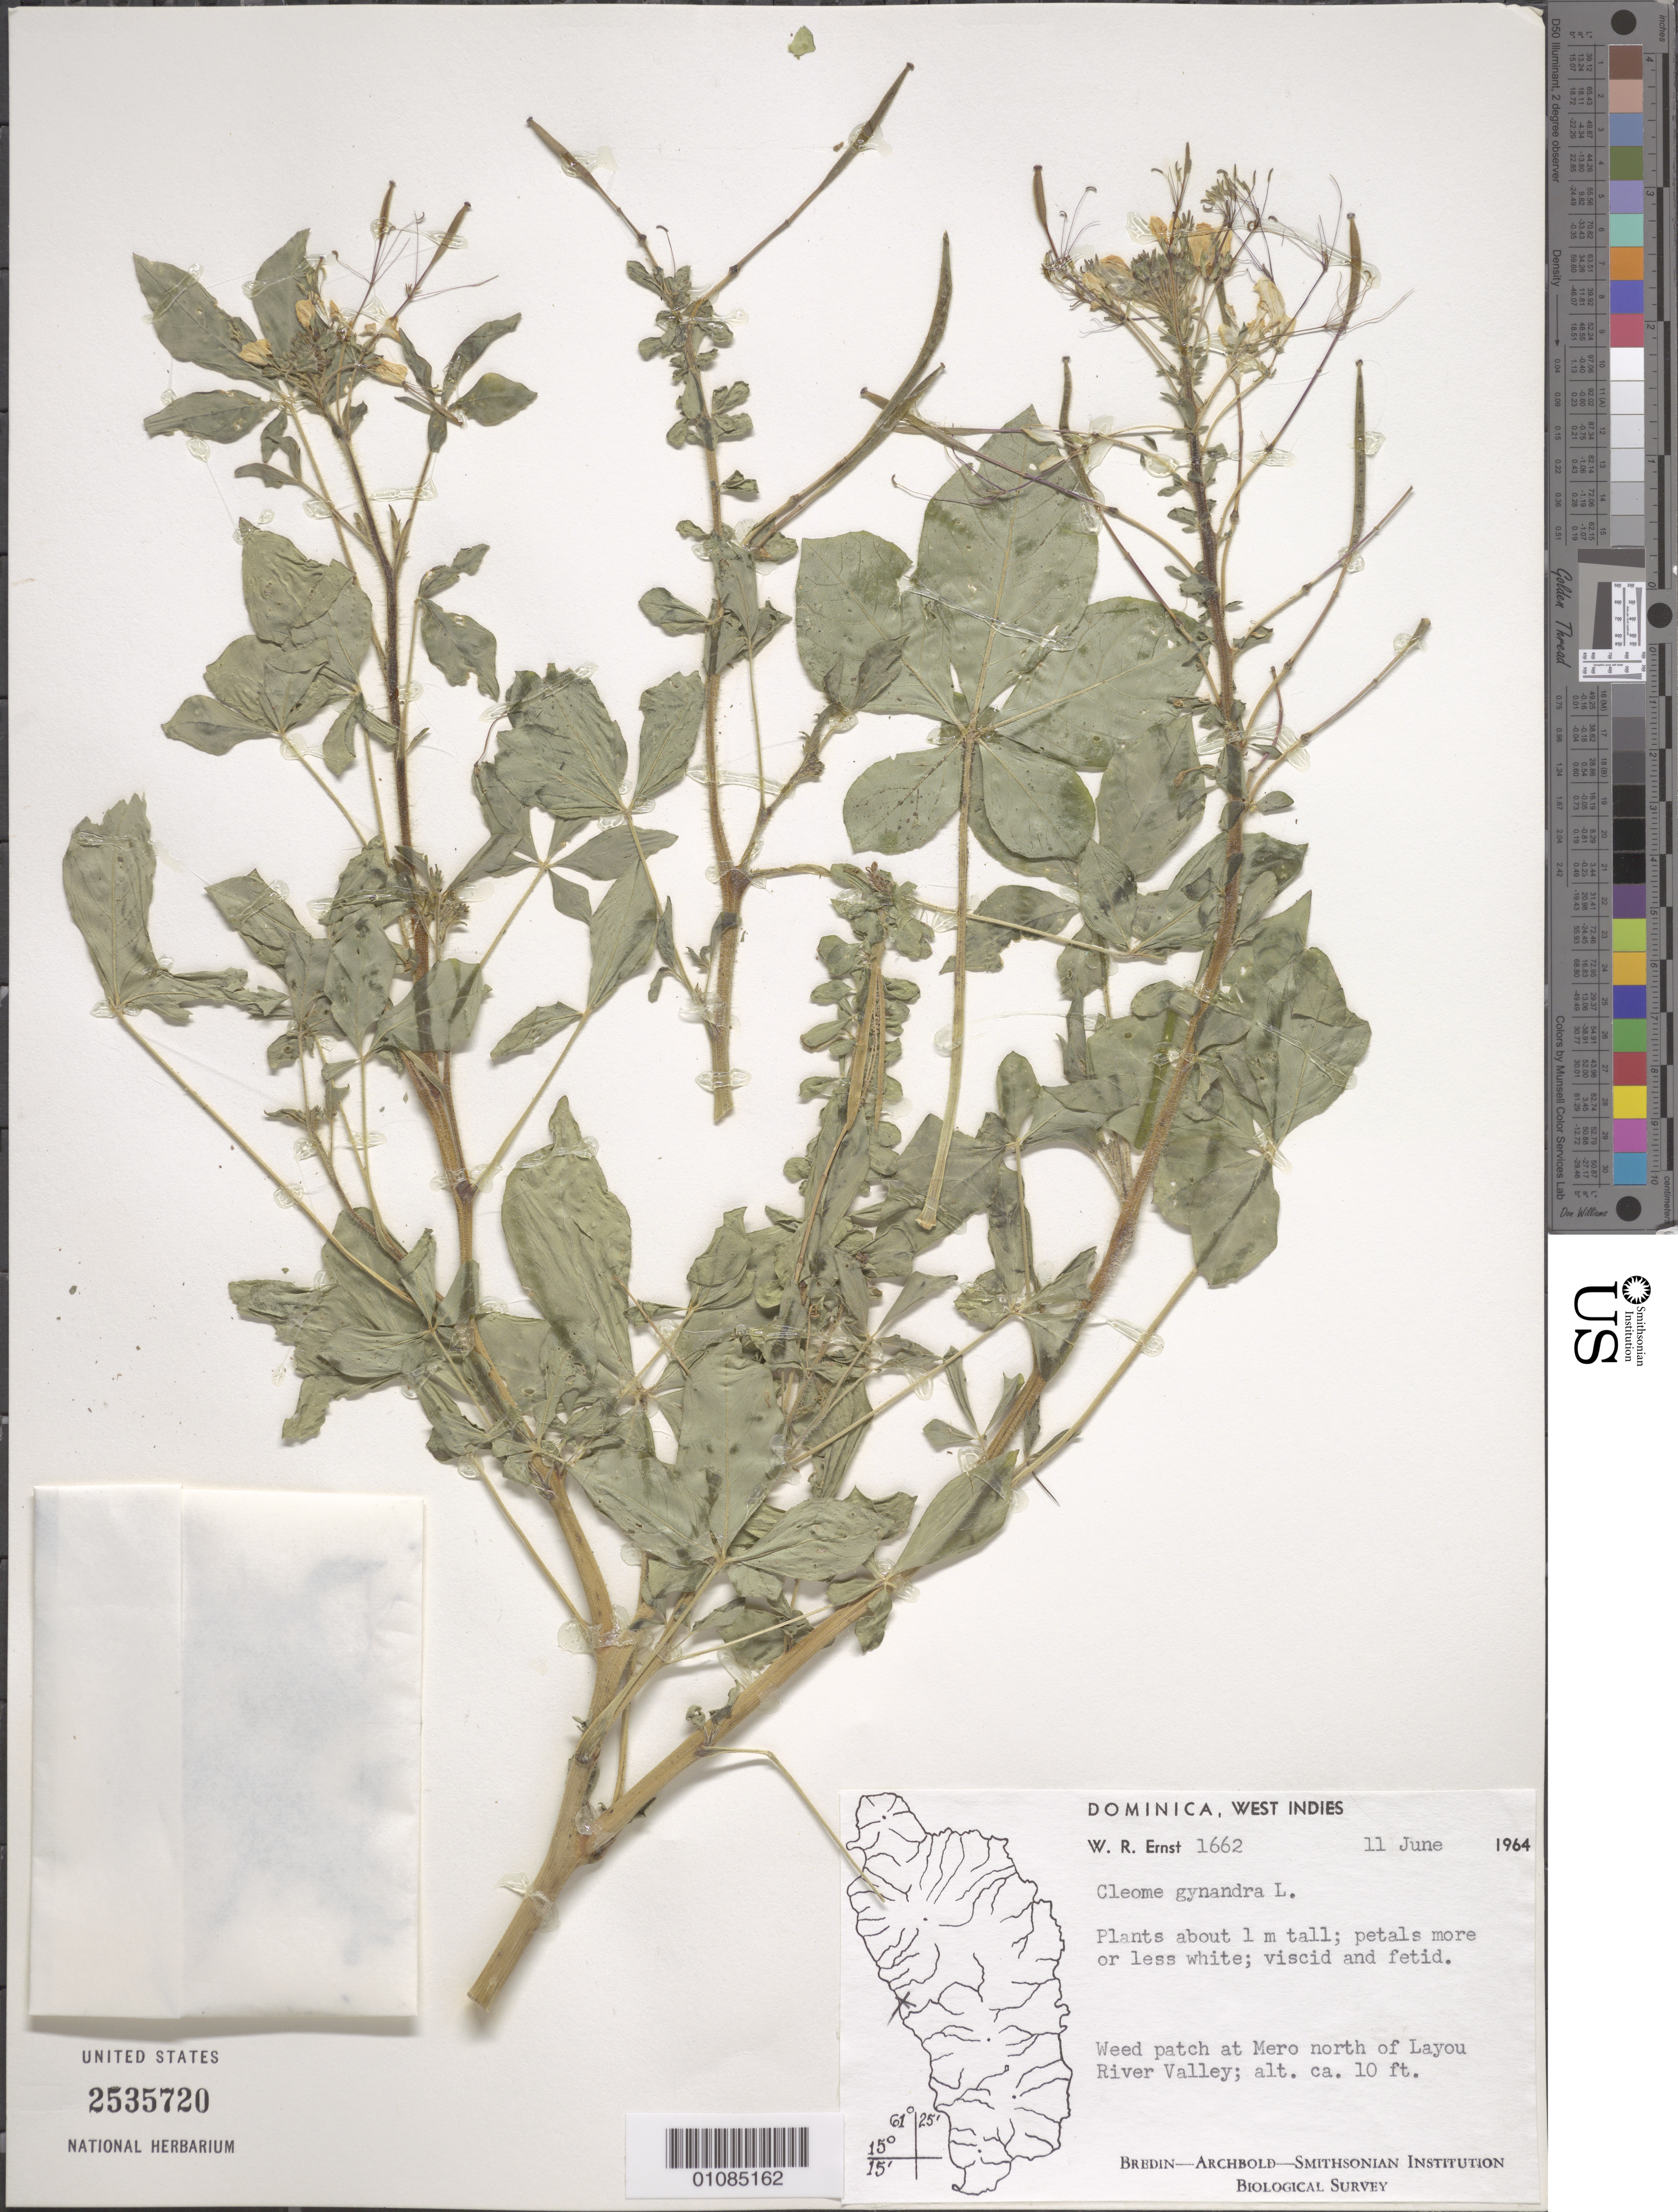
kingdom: Plantae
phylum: Tracheophyta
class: Magnoliopsida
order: Brassicales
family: Cleomaceae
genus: Gynandropsis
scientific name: Gynandropsis gynandra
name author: (L.) Briq.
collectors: W. R. Ernst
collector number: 1662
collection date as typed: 11 Jun 1964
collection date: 1964-06-11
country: Dominica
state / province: St. Joseph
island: Dominica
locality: Weed patch at Mero N of Layou River Valley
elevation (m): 3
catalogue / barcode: US 2535720